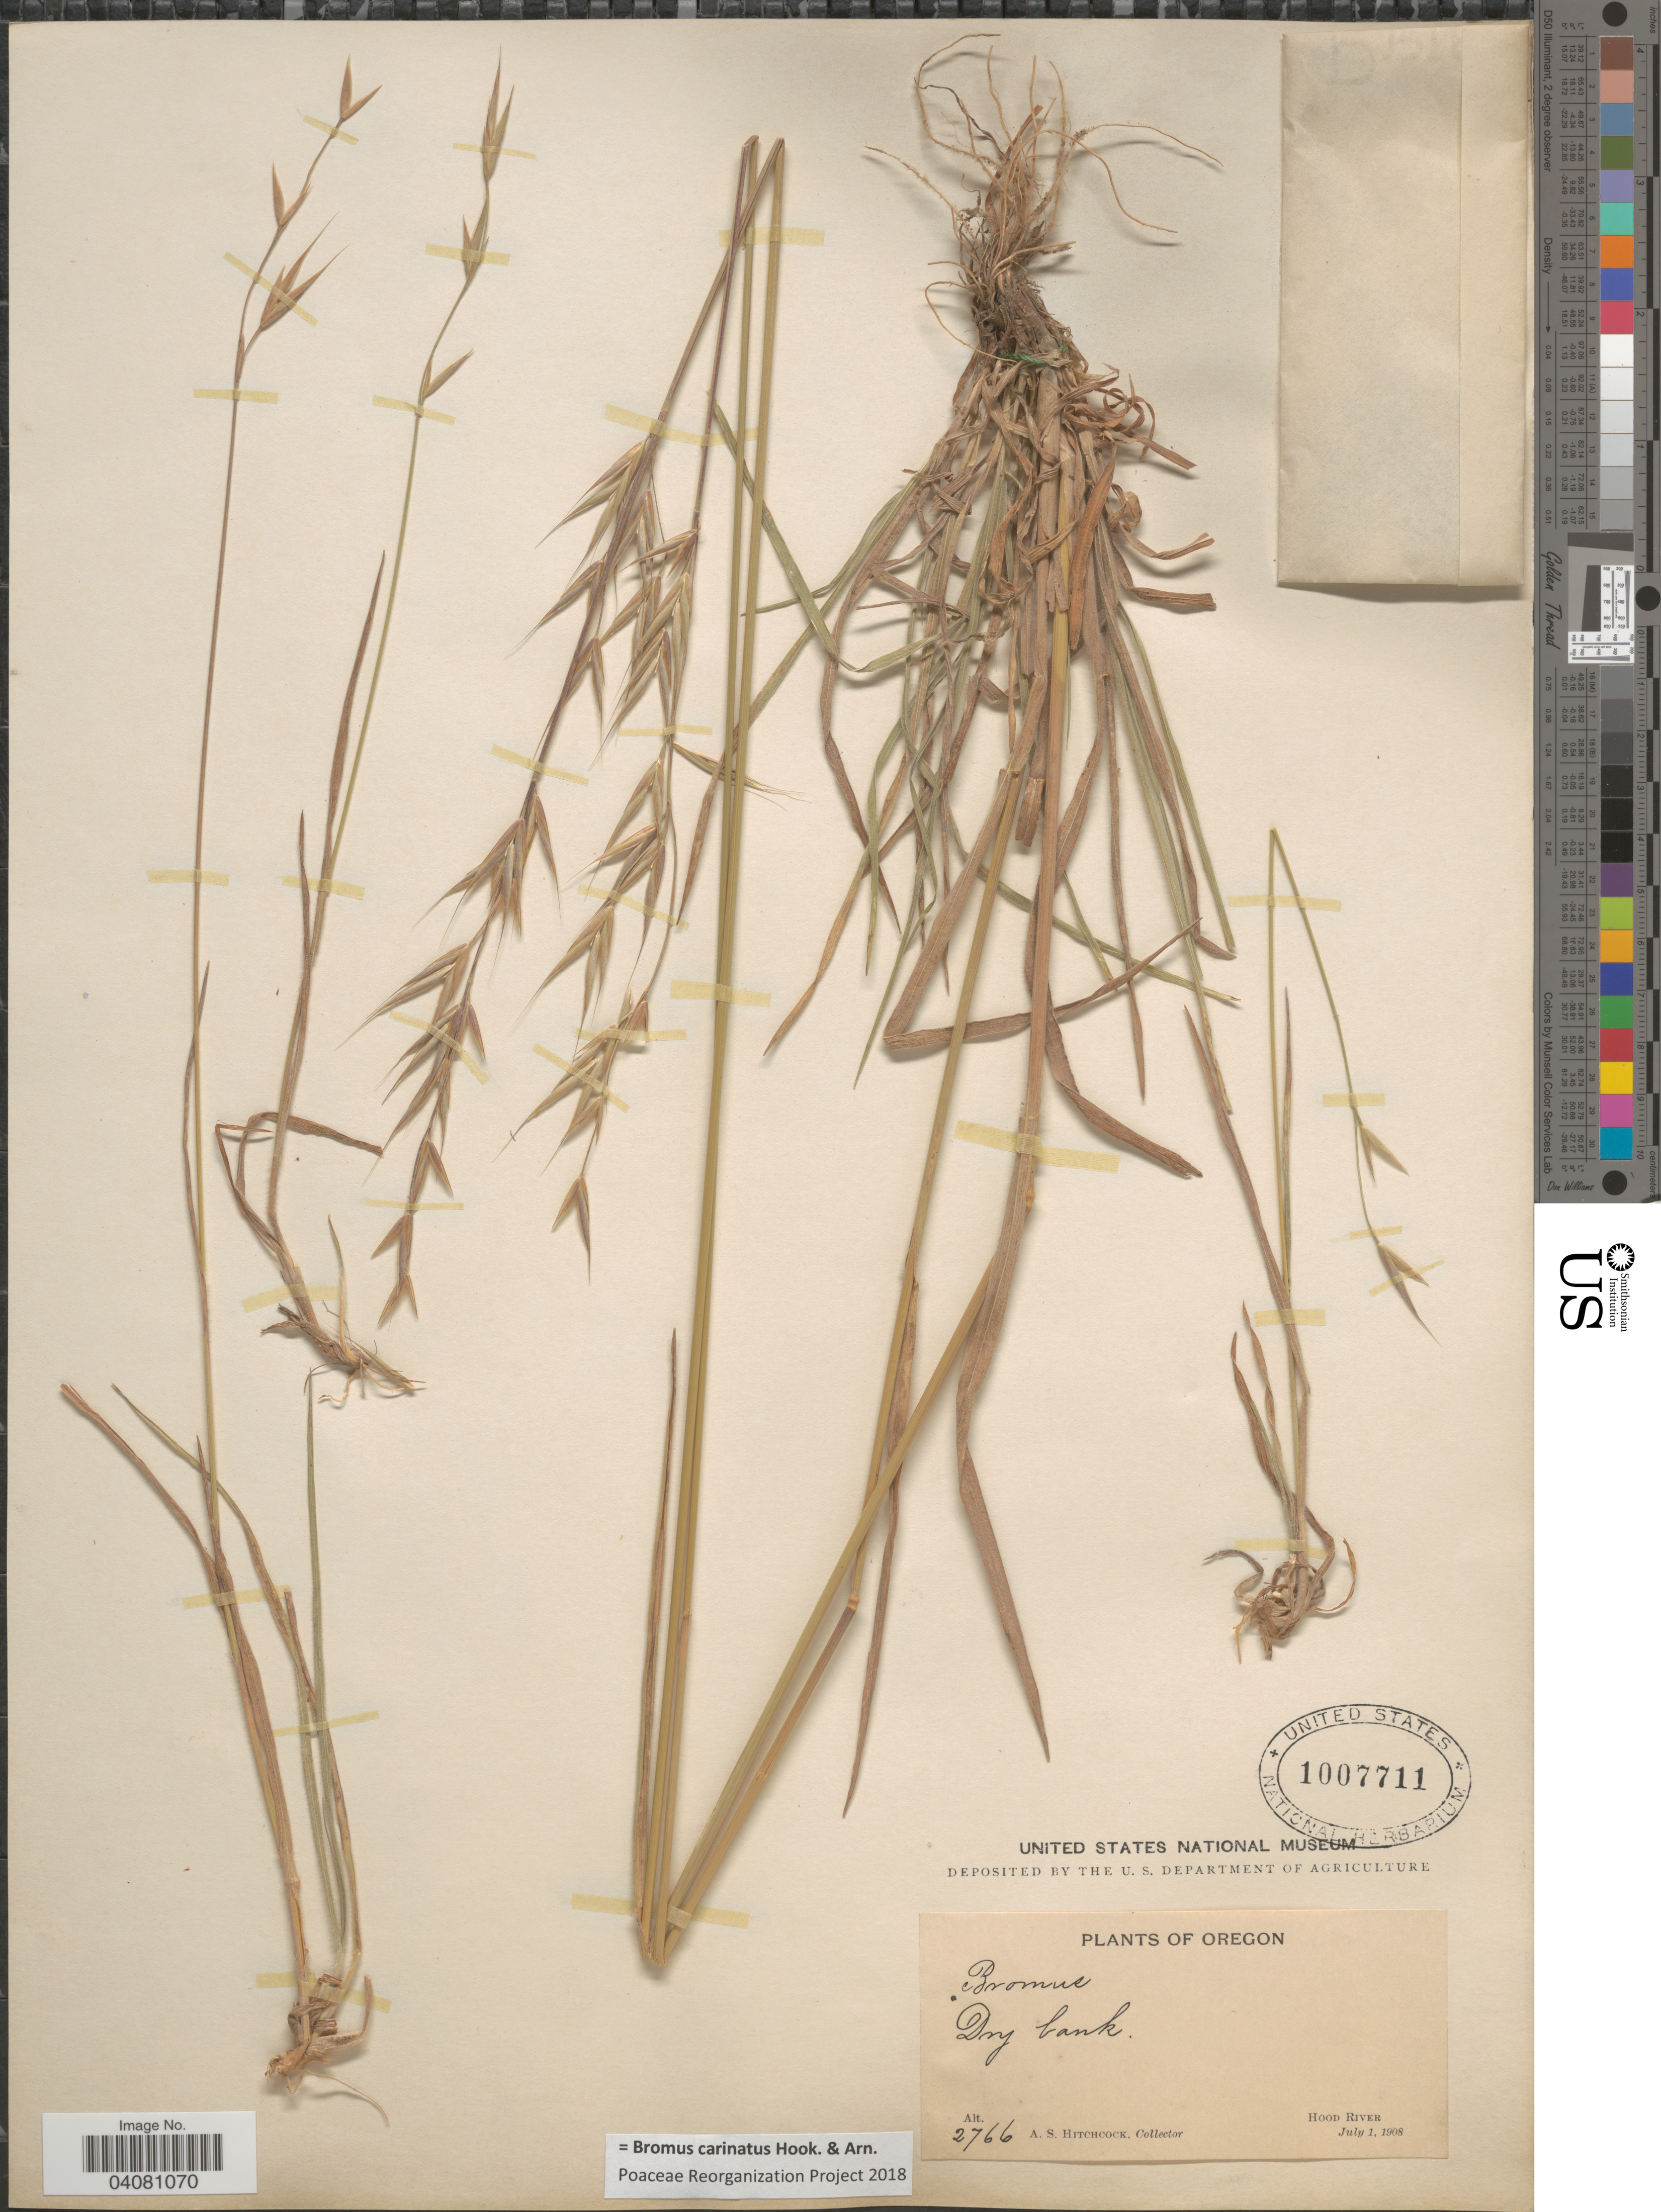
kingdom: Plantae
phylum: Tracheophyta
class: Liliopsida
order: Poales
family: Poaceae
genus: Bromus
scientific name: Bromus carinatus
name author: Hook. & Arn.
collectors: A. S. Hitchcock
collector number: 2766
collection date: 1908-07-01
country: United States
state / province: Oregon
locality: Hood River.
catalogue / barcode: US 1007711